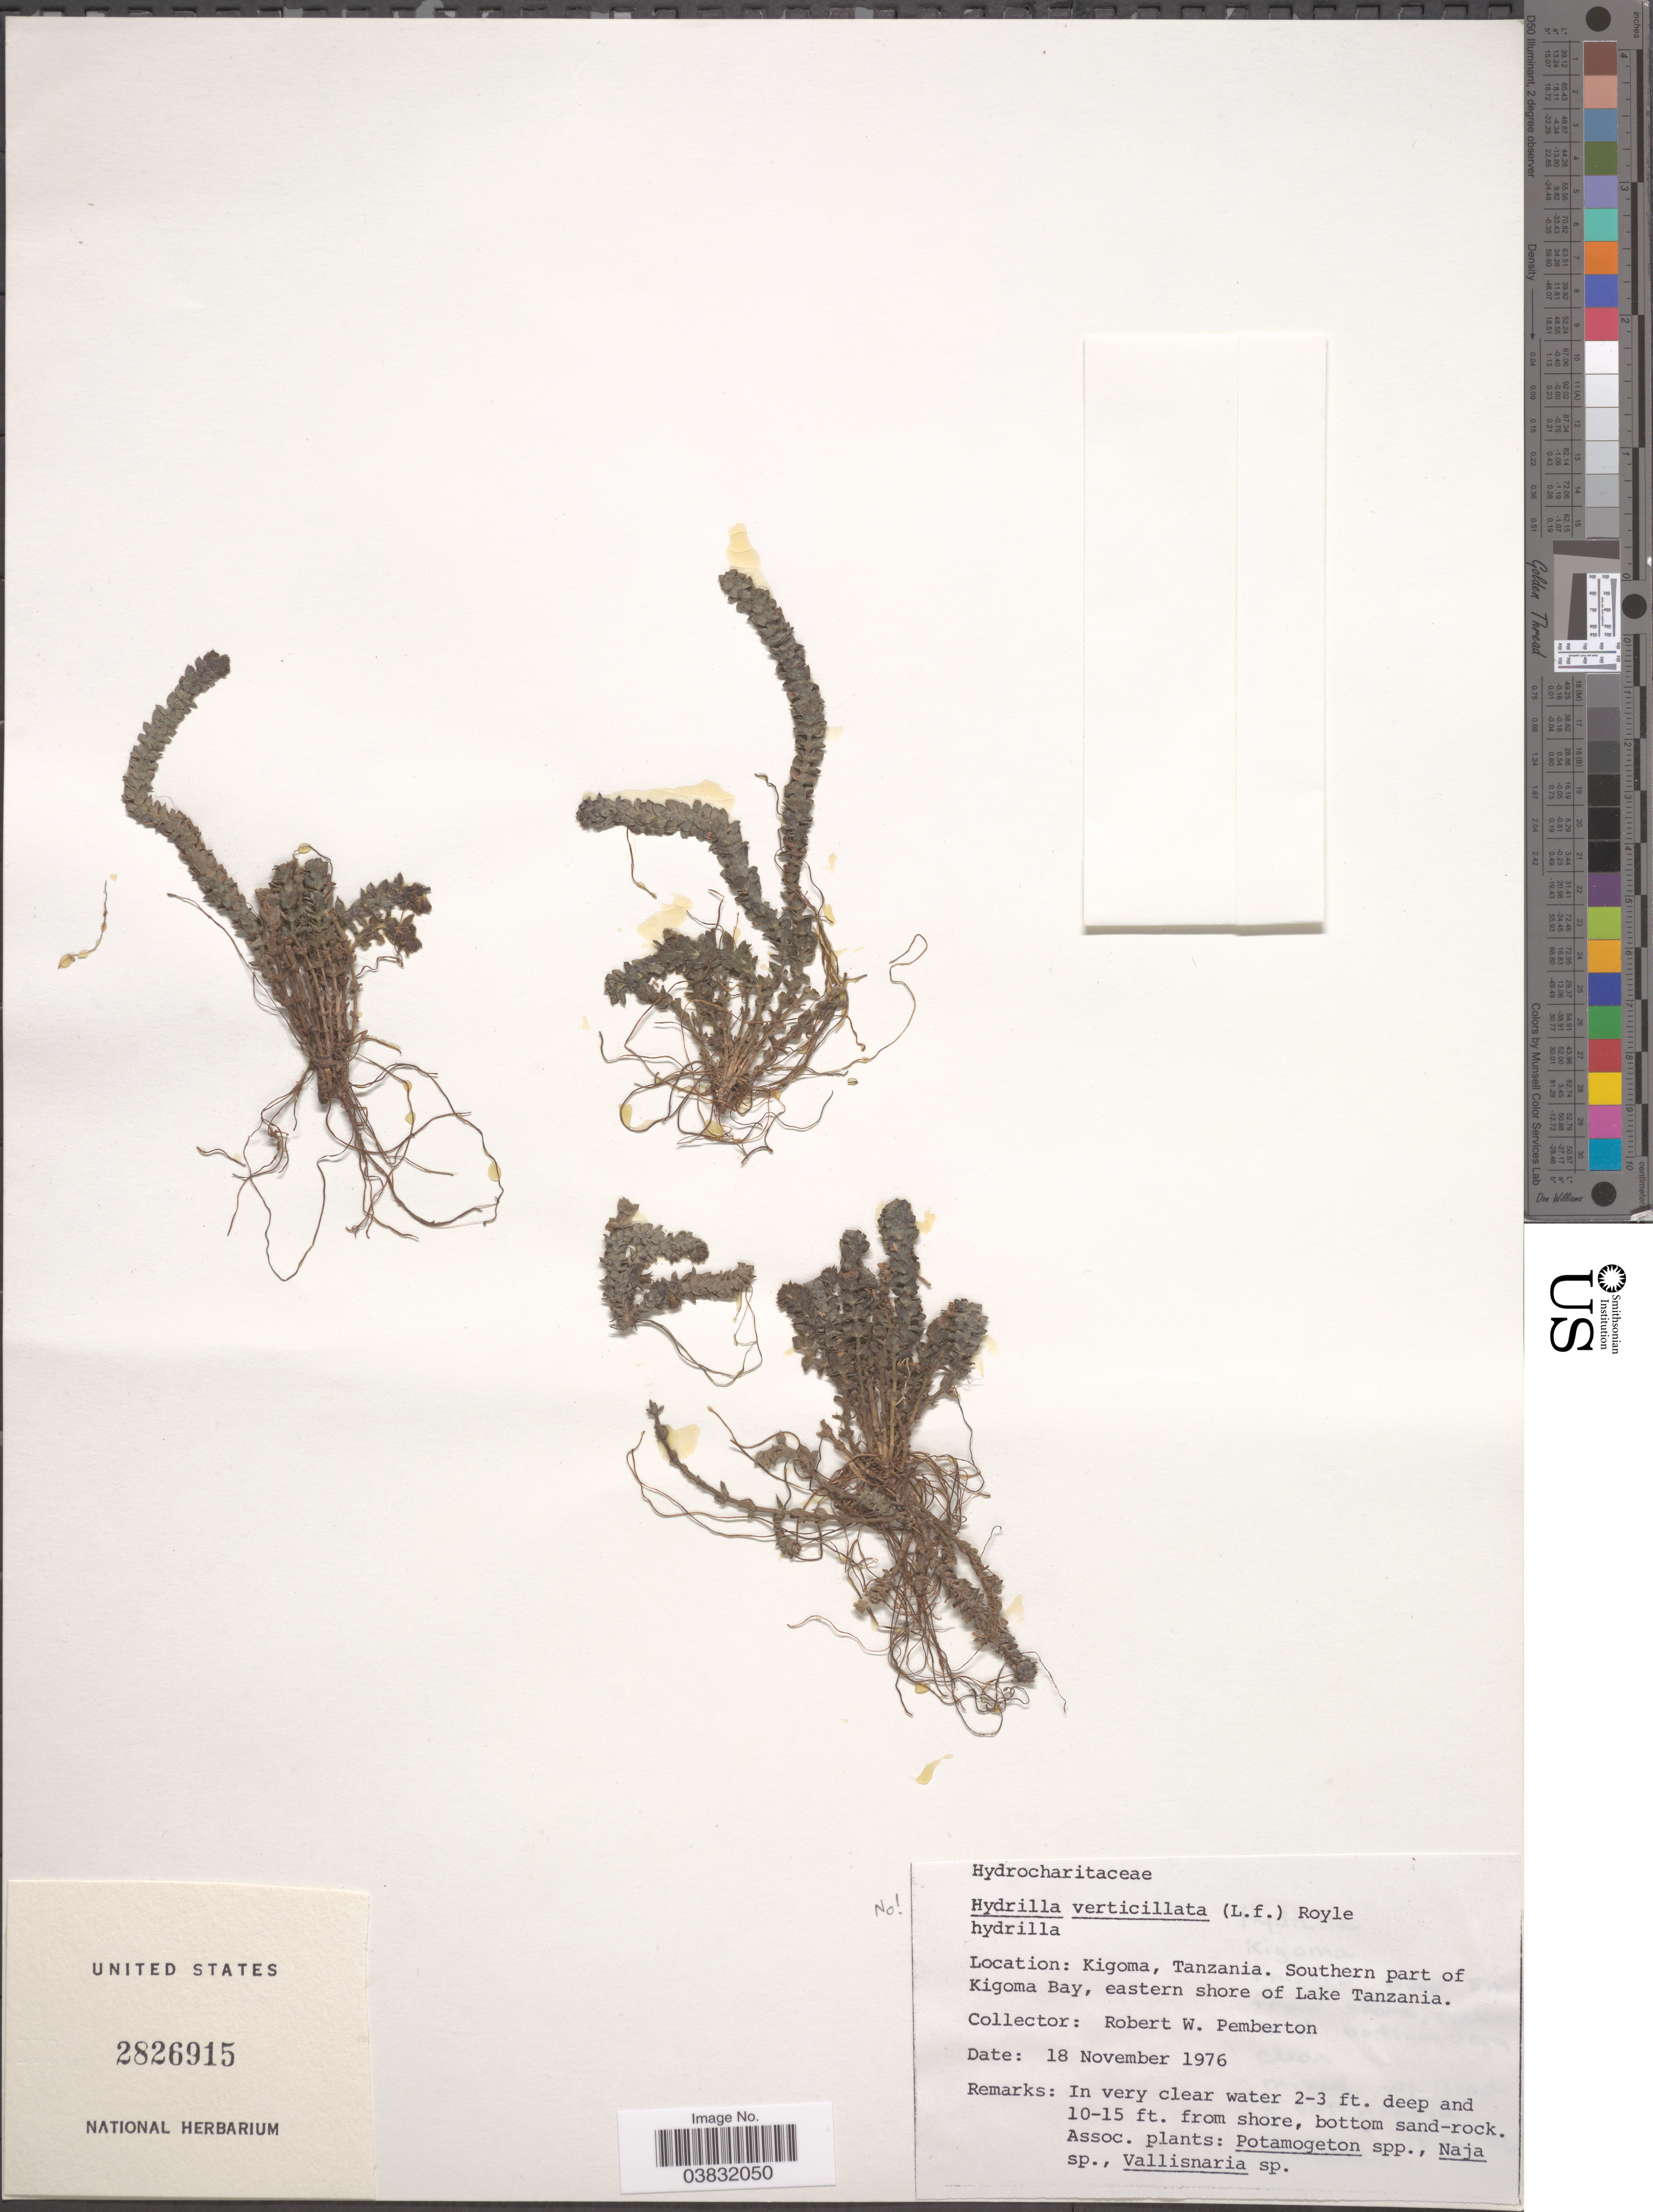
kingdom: Plantae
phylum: Tracheophyta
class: Liliopsida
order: Alismatales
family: Hydrocharitaceae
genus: Hydrilla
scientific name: Hydrilla verticillata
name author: (L. f.) Royle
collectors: R. Pemberton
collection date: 1976-11-18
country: Tanzania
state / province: Kigoma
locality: Kigoma, Tanzania. Southern part of Kigoma Bay, eastern shore of Lake Tanzania.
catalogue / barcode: US 2826915